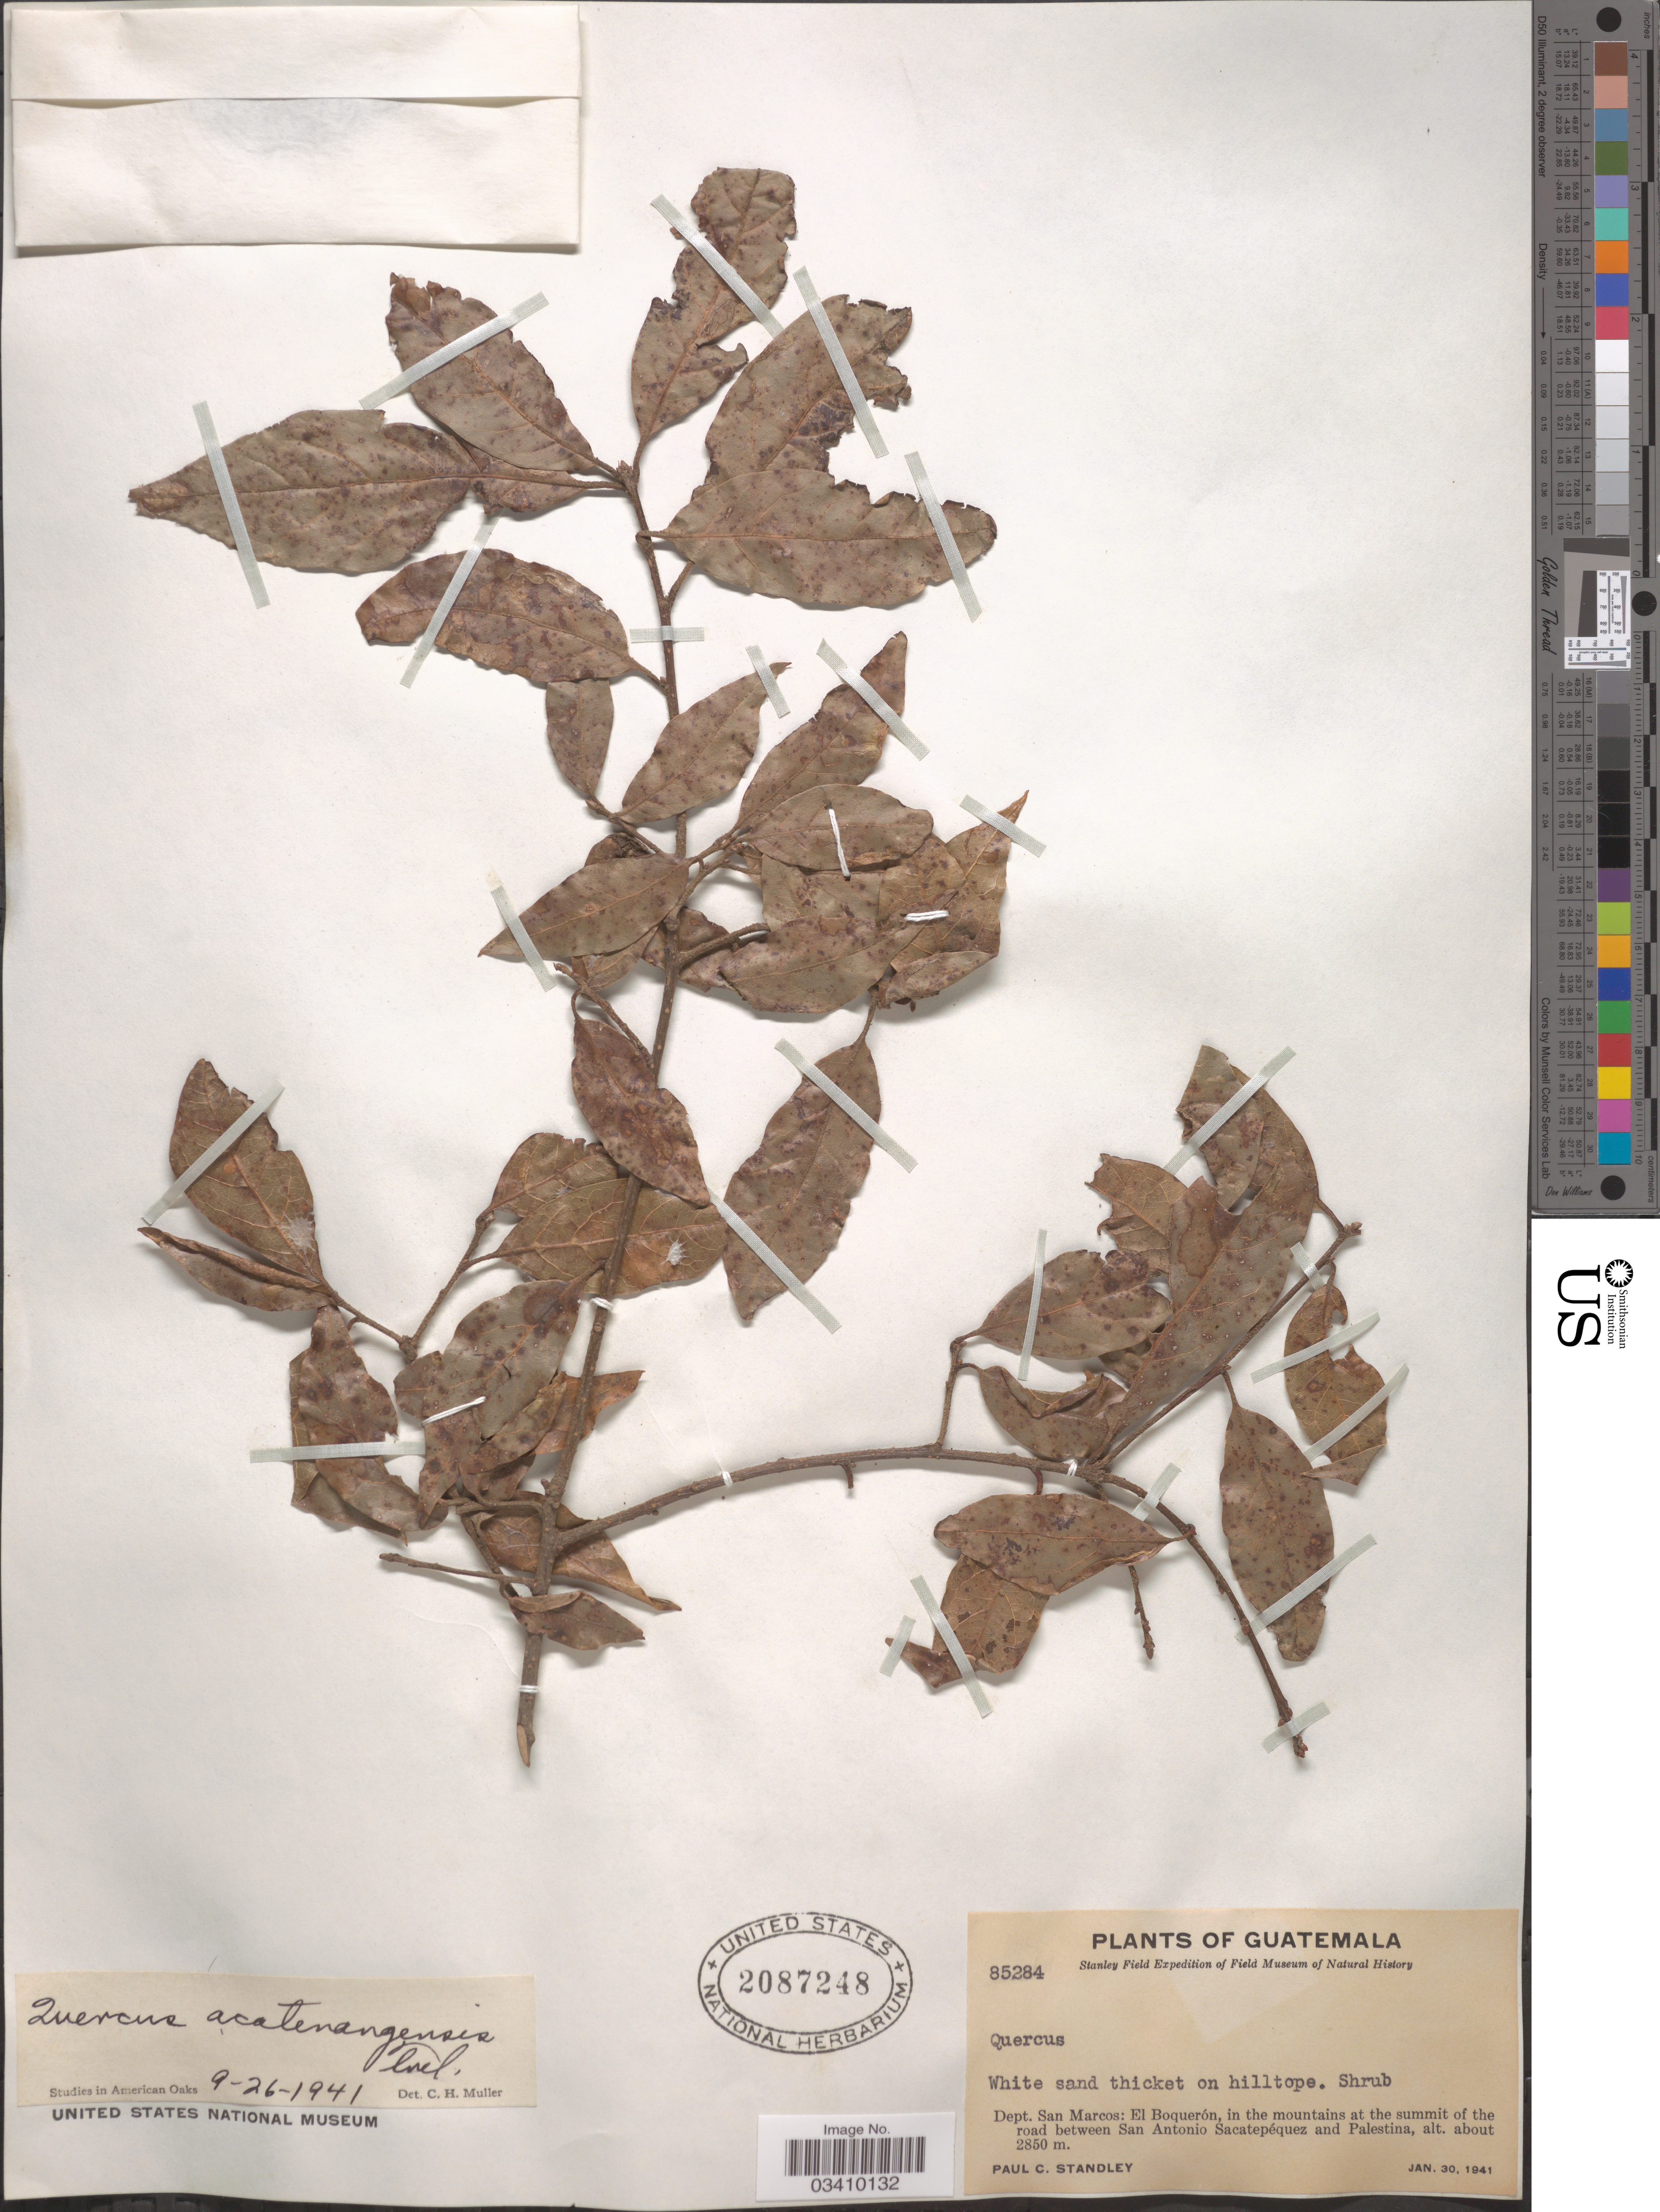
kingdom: Plantae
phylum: Tracheophyta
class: Magnoliopsida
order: Fagales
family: Fagaceae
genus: Quercus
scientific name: Quercus acatenangensis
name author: Trel.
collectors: P. C. Standley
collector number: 85284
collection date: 1941-01-30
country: Guatemala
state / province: San Marcos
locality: Dept. San Marcos: El Boquerón, in the mountains at the summit of the road between San Antonio Sacatepéquez and Palestina.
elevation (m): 2850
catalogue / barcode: US 2087248